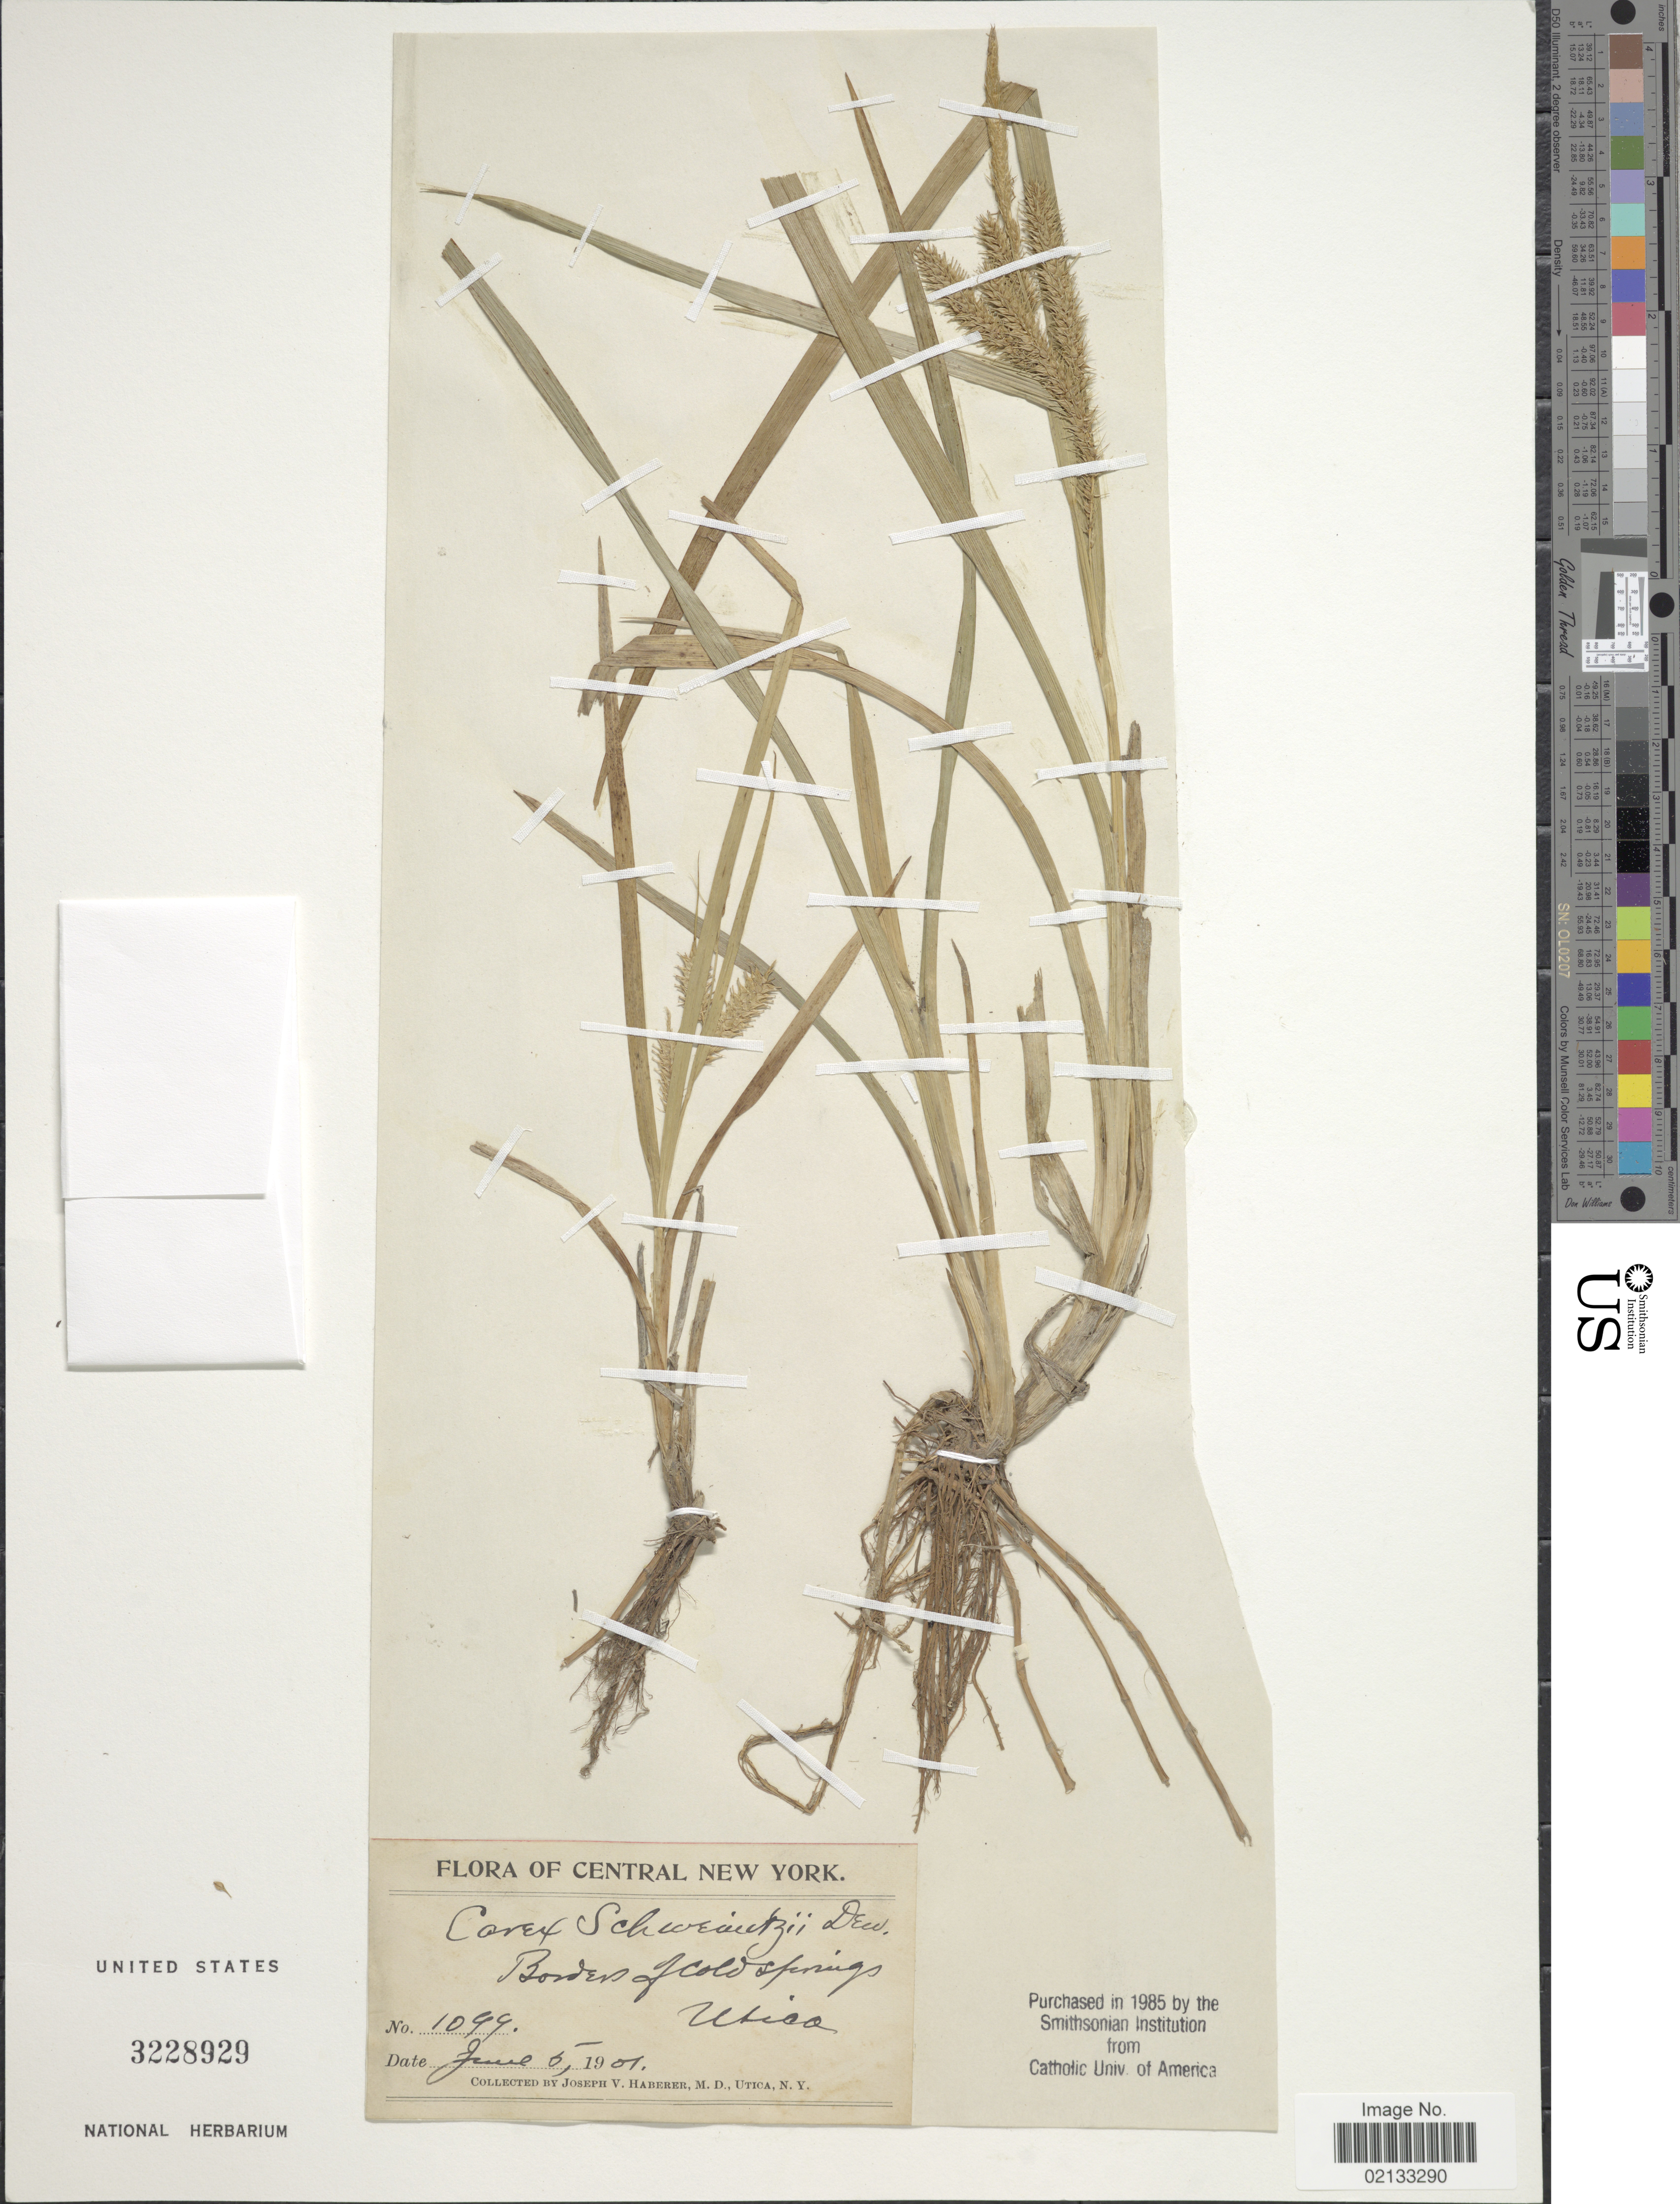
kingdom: Plantae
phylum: Tracheophyta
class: Liliopsida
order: Poales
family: Cyperaceae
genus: Carex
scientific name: Carex schweinitzii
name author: Dewey ex Schwein.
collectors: J. V. Haberer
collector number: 1099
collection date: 1901-06-05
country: United States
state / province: New York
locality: Central New York, Borders of Cold Springs, Utica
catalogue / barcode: US 3228929